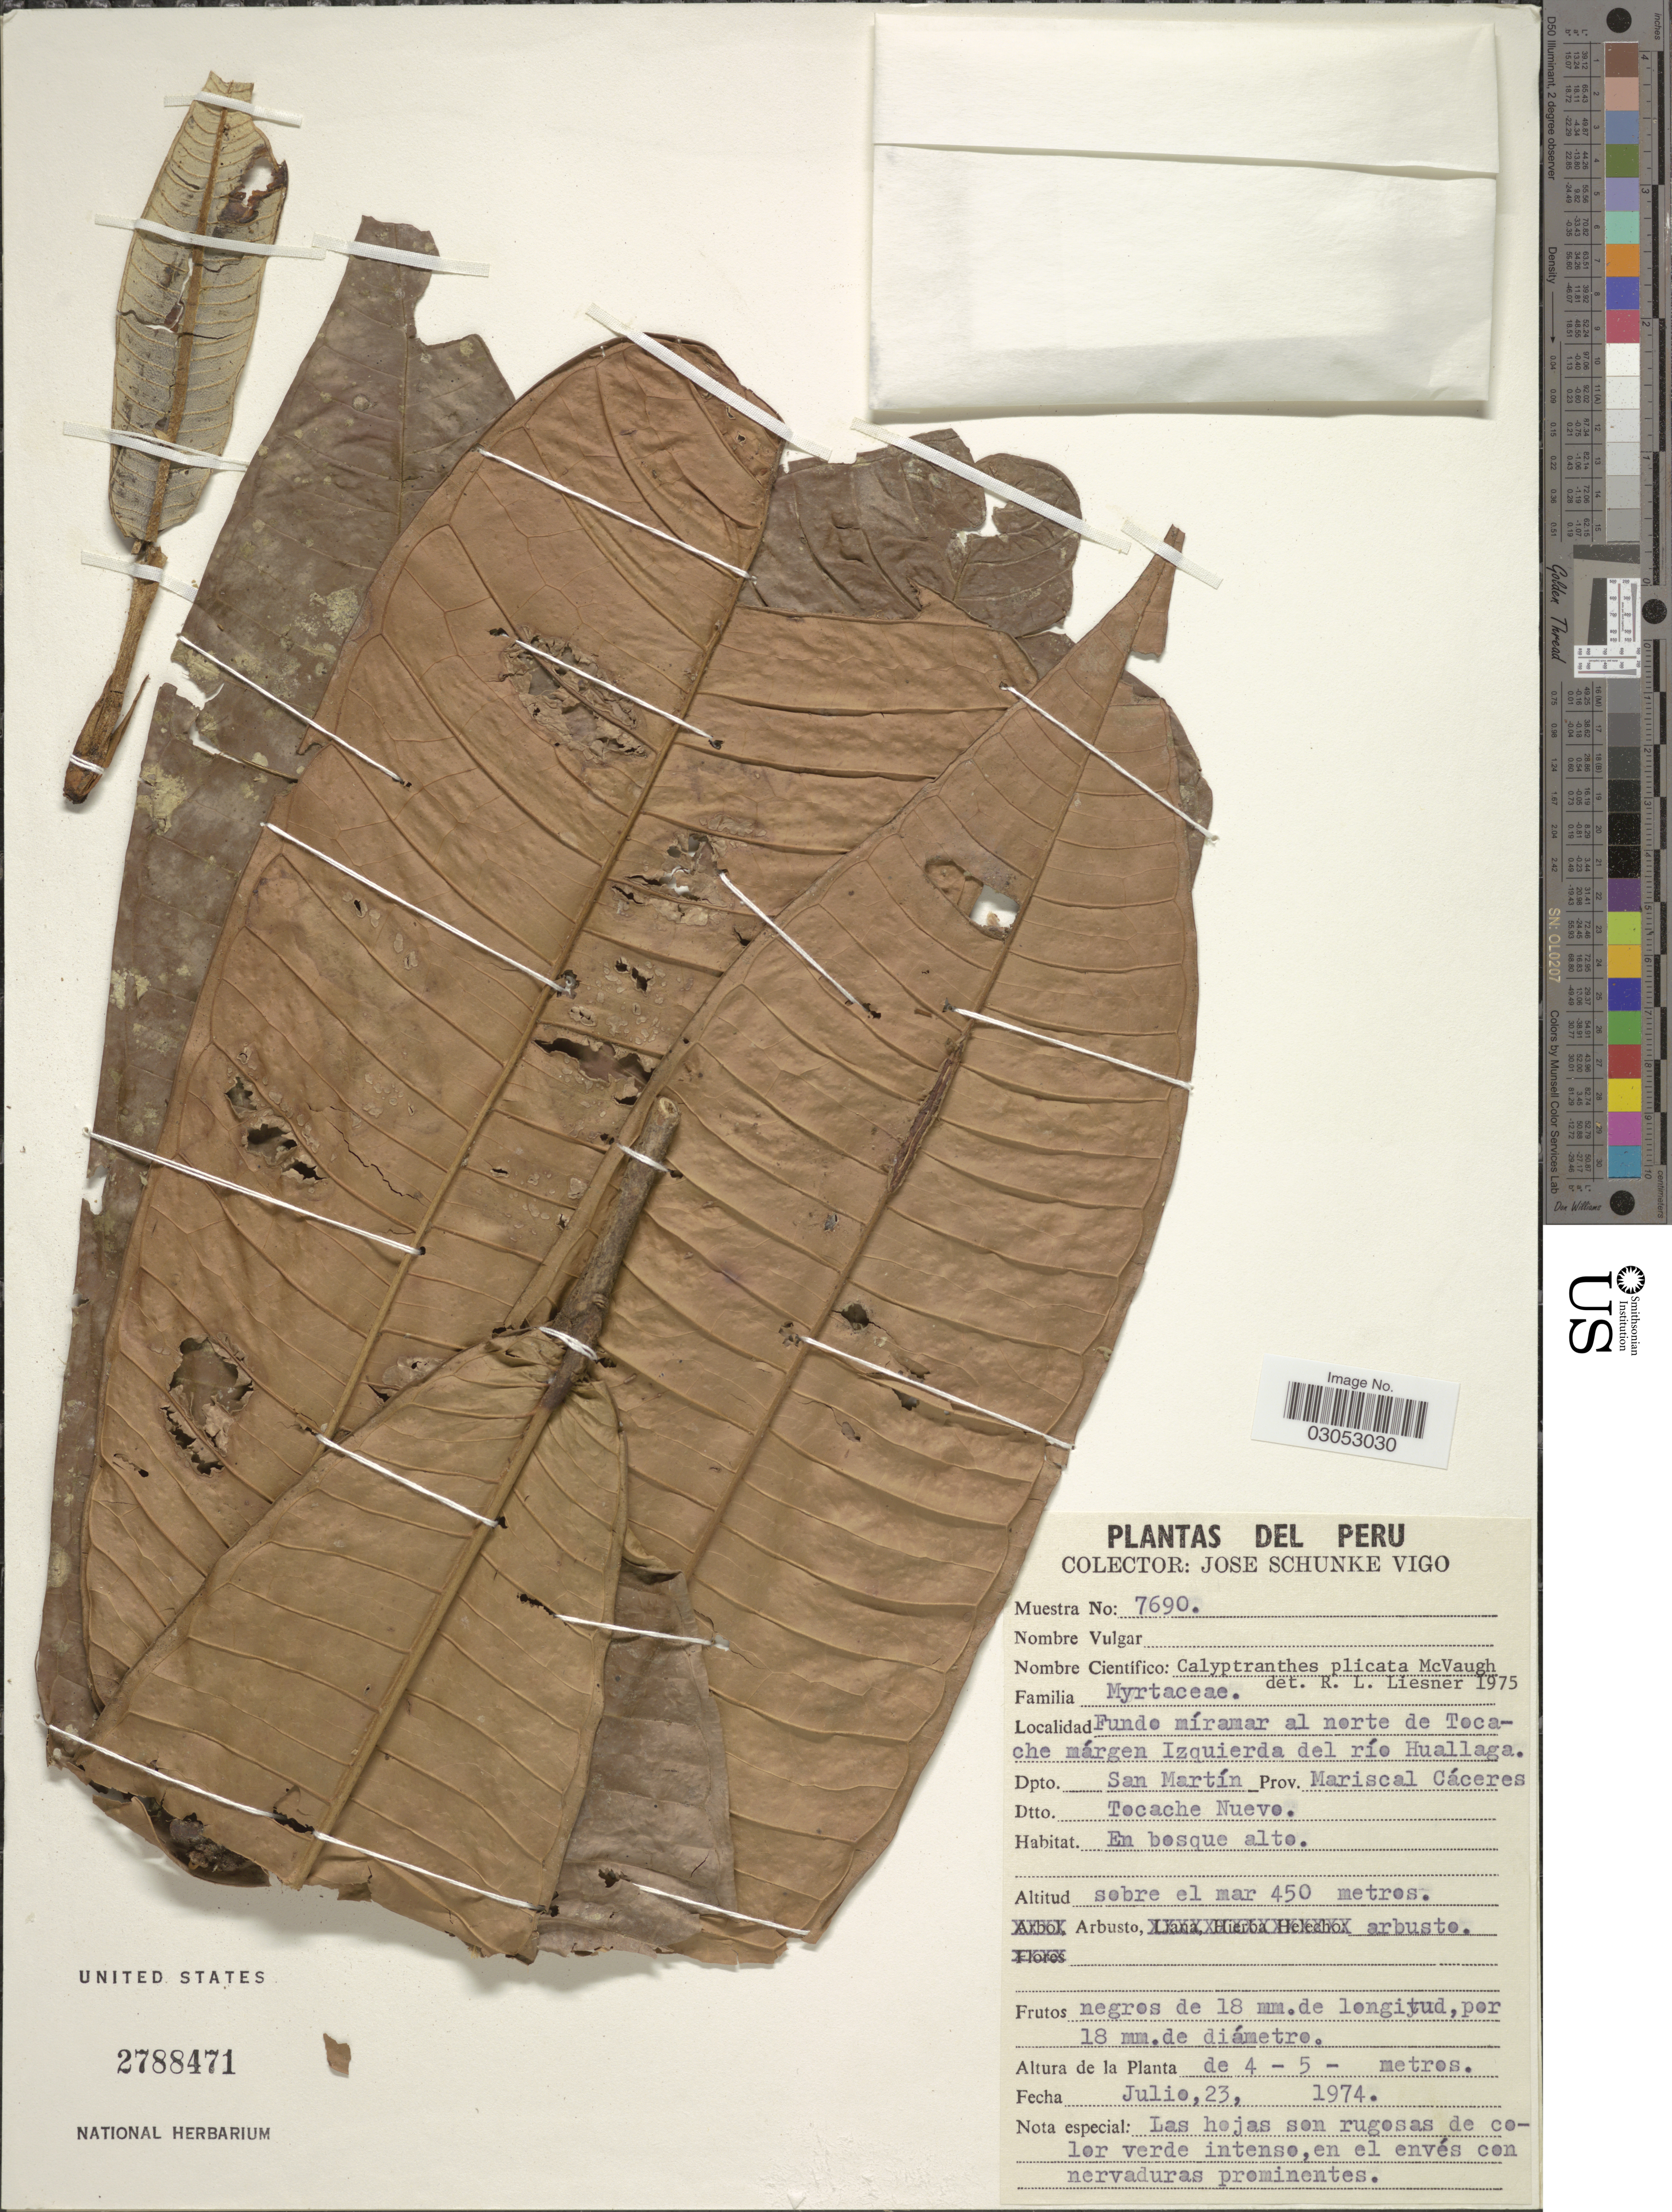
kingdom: Plantae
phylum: Tracheophyta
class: Magnoliopsida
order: Myrtales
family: Myrtaceae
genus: Myrcia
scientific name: Myrcia plicata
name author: A.R. Lourenço & E. Lucas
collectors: J. Schunke Vigo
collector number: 7690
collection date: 1974-07-23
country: Peru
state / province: San Martín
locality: Fundo míramar al norte de Tocache márgen Izquierda del río Huallaga. Dpto. San Martín, Prov. Mariscal Cáceres. Dtto. Tocache Nuevo.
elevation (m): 450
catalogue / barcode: US 2788471